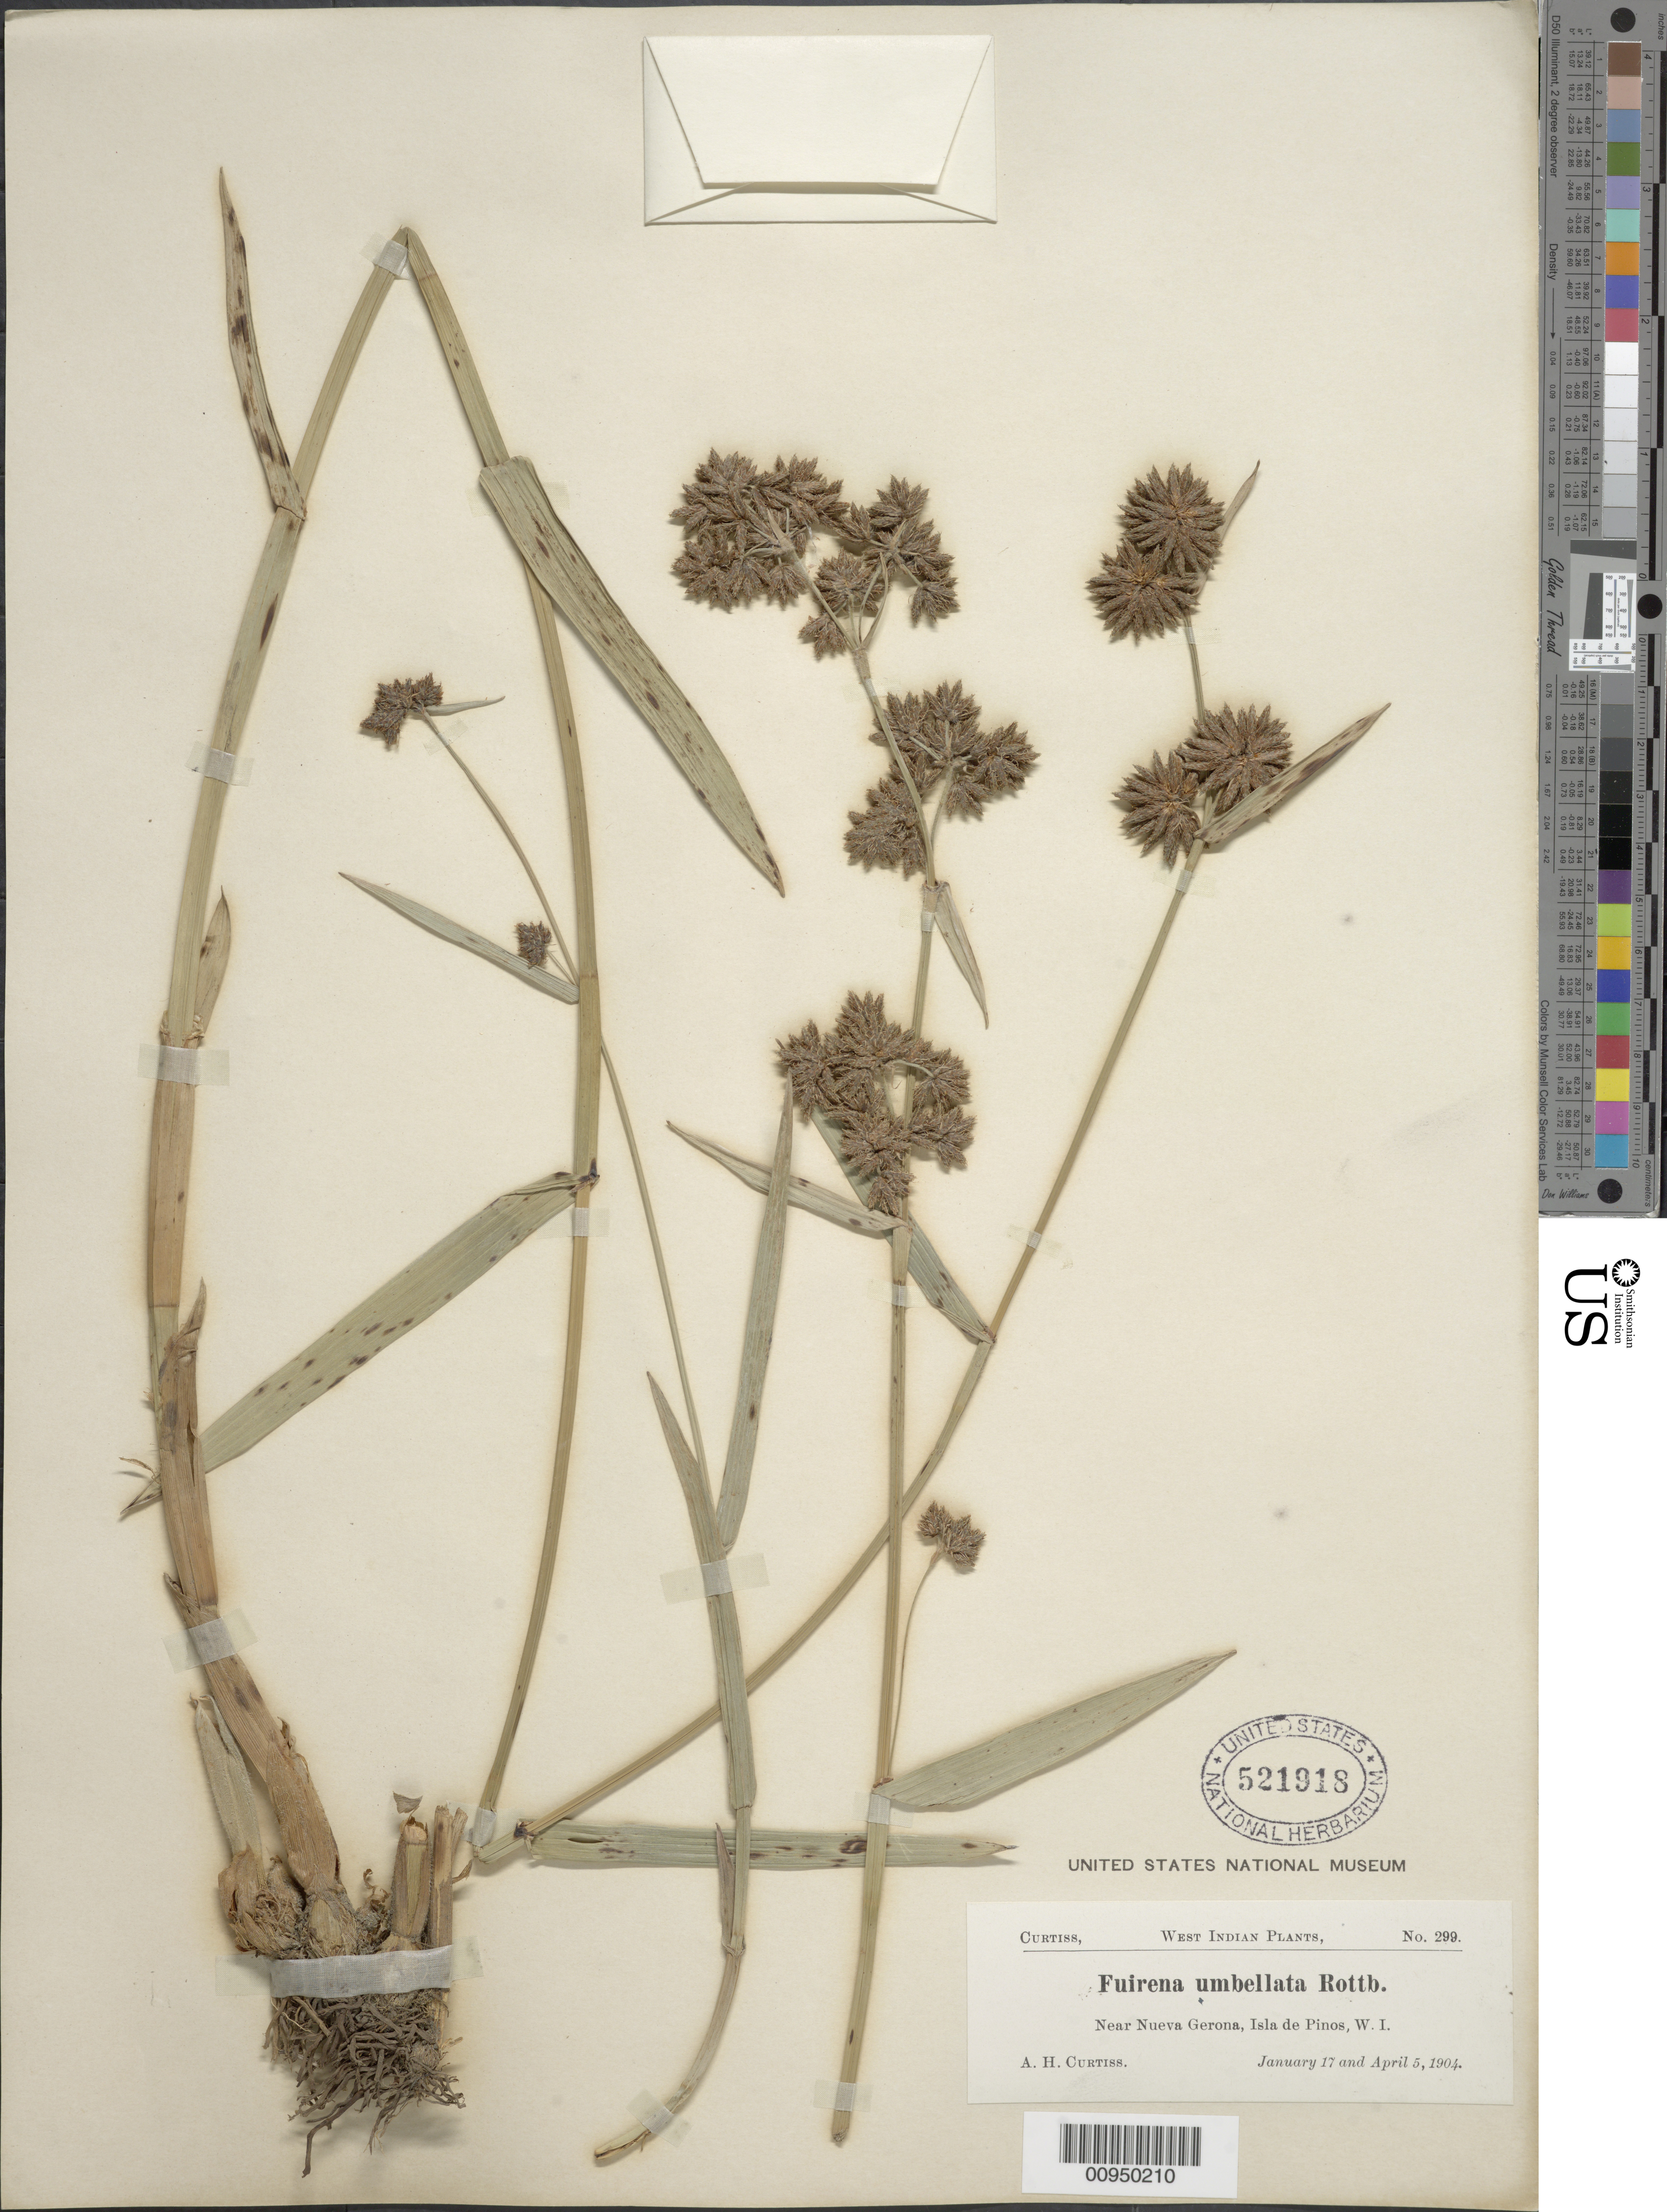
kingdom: Plantae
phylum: Tracheophyta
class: Liliopsida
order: Poales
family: Cyperaceae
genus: Fuirena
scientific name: Fuirena umbellata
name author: Rottb.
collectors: A. H. Curtiss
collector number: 299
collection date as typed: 17 Jan 1904 and 05 Apr 1904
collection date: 1904-01-17,1904-04-05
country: Cuba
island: Isla de la Juventud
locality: Isle of Pines, Near Nueva Gerona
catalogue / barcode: US 521918